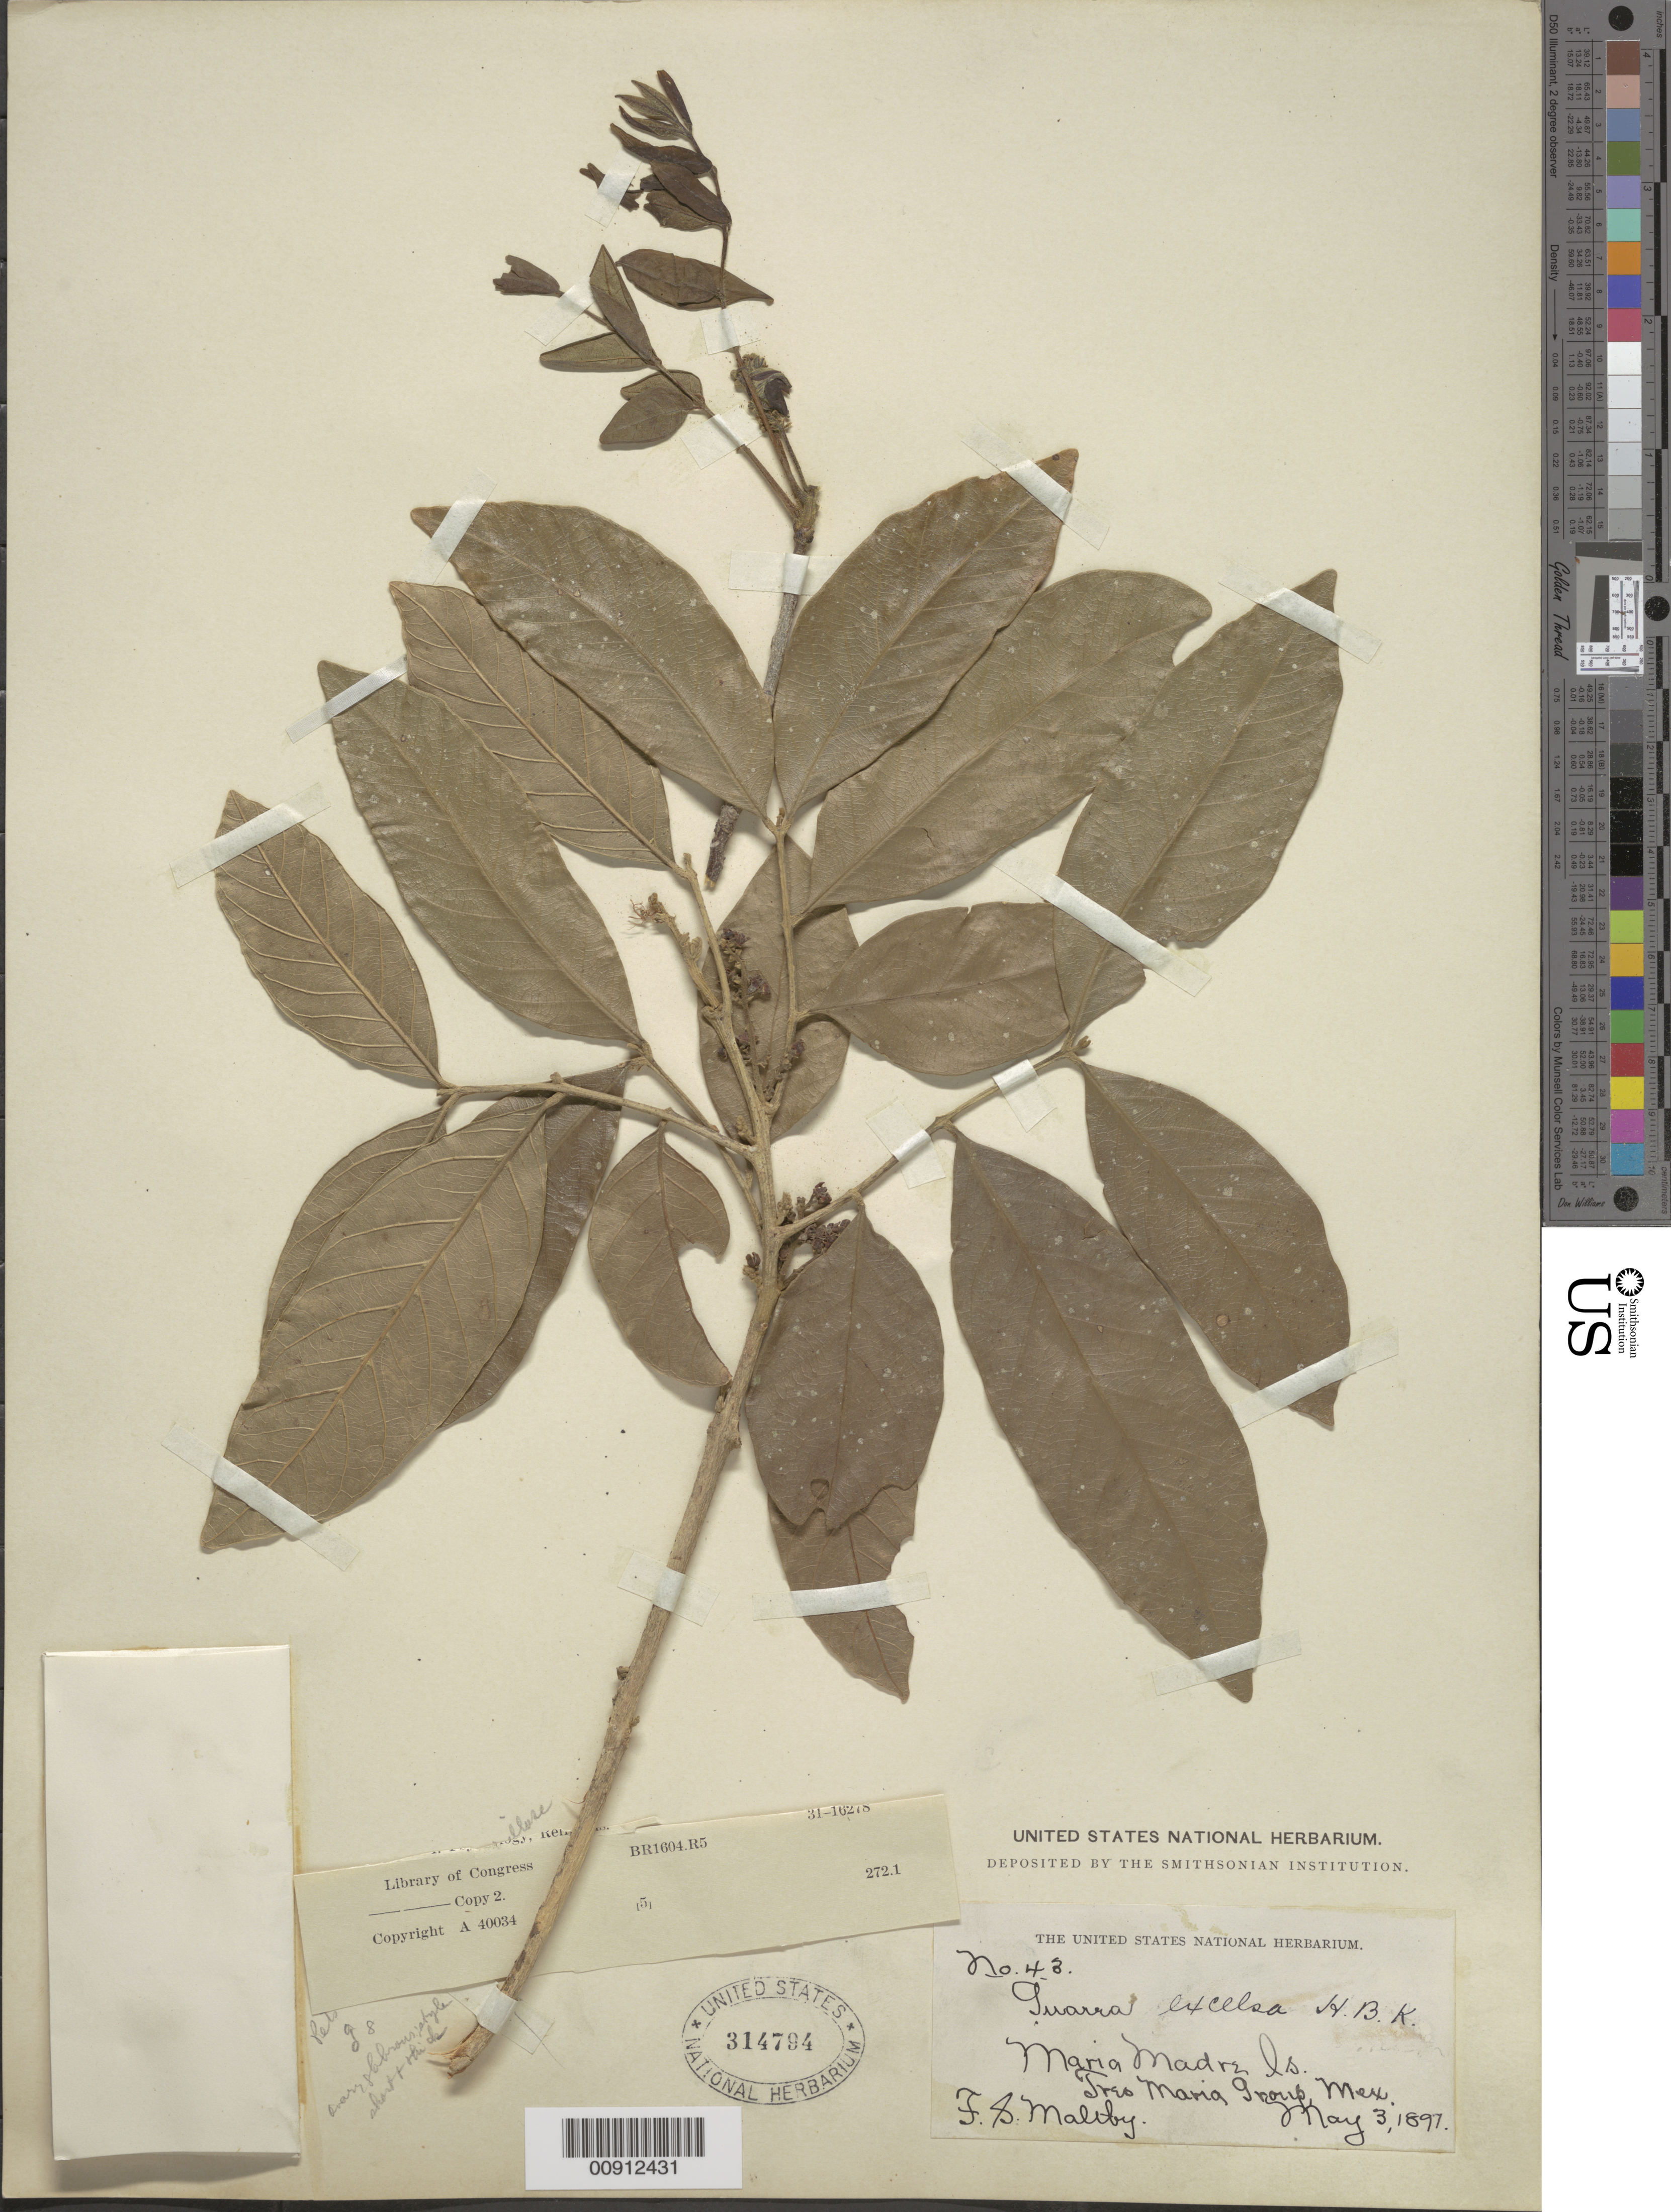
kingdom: Plantae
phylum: Tracheophyta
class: Magnoliopsida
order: Sapindales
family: Meliaceae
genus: Guarea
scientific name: Guarea excelsa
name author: Kunth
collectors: T. S. Maltby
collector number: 43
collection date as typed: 03 May 1897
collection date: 1897-05-03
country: Mexico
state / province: Nayarit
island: Maria Madre I.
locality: Maria Madre Is., Tres Marias Group.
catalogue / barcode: US 314794